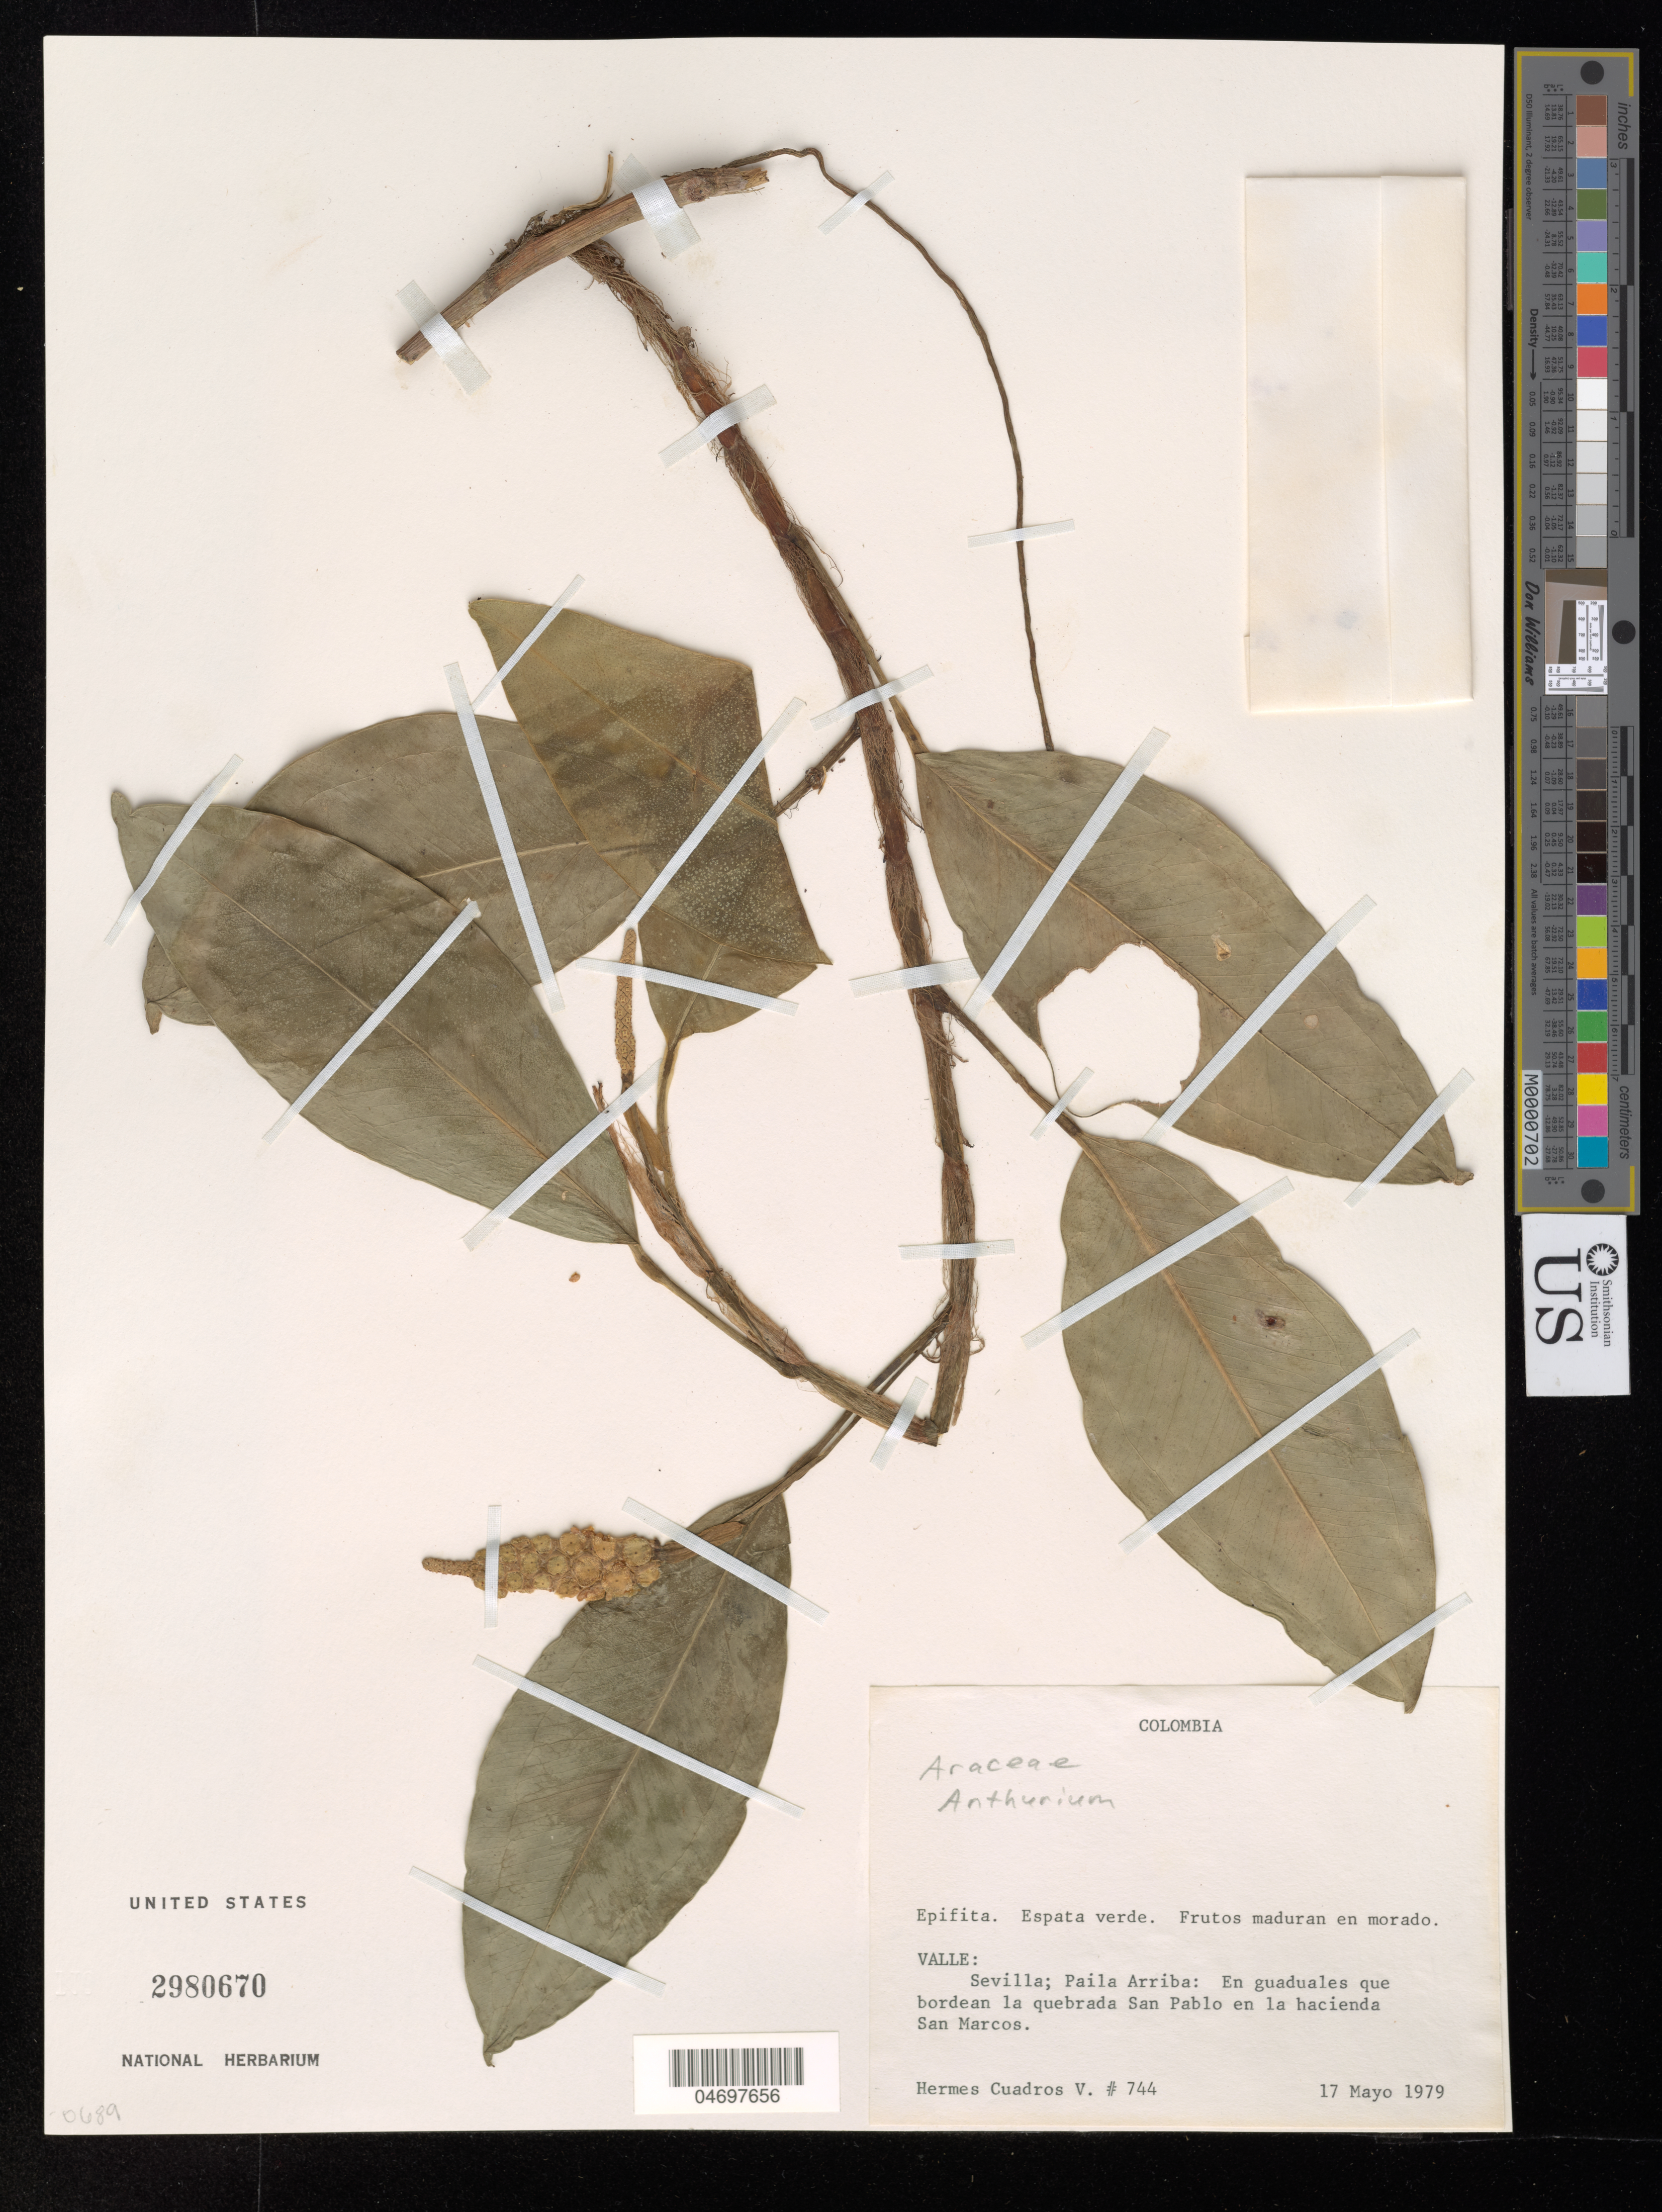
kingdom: Plantae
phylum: Tracheophyta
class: Liliopsida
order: Alismatales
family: Araceae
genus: Anthurium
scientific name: Anthurium sp.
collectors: H. Cuadros V.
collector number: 744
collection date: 1979-05-17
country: Colombia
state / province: Valle del Cauca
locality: Valle: Sevilla; Paila Arriba: En guaduales que bordean la quebrada San Pablo en la hacienda San Marcos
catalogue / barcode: US 2980670